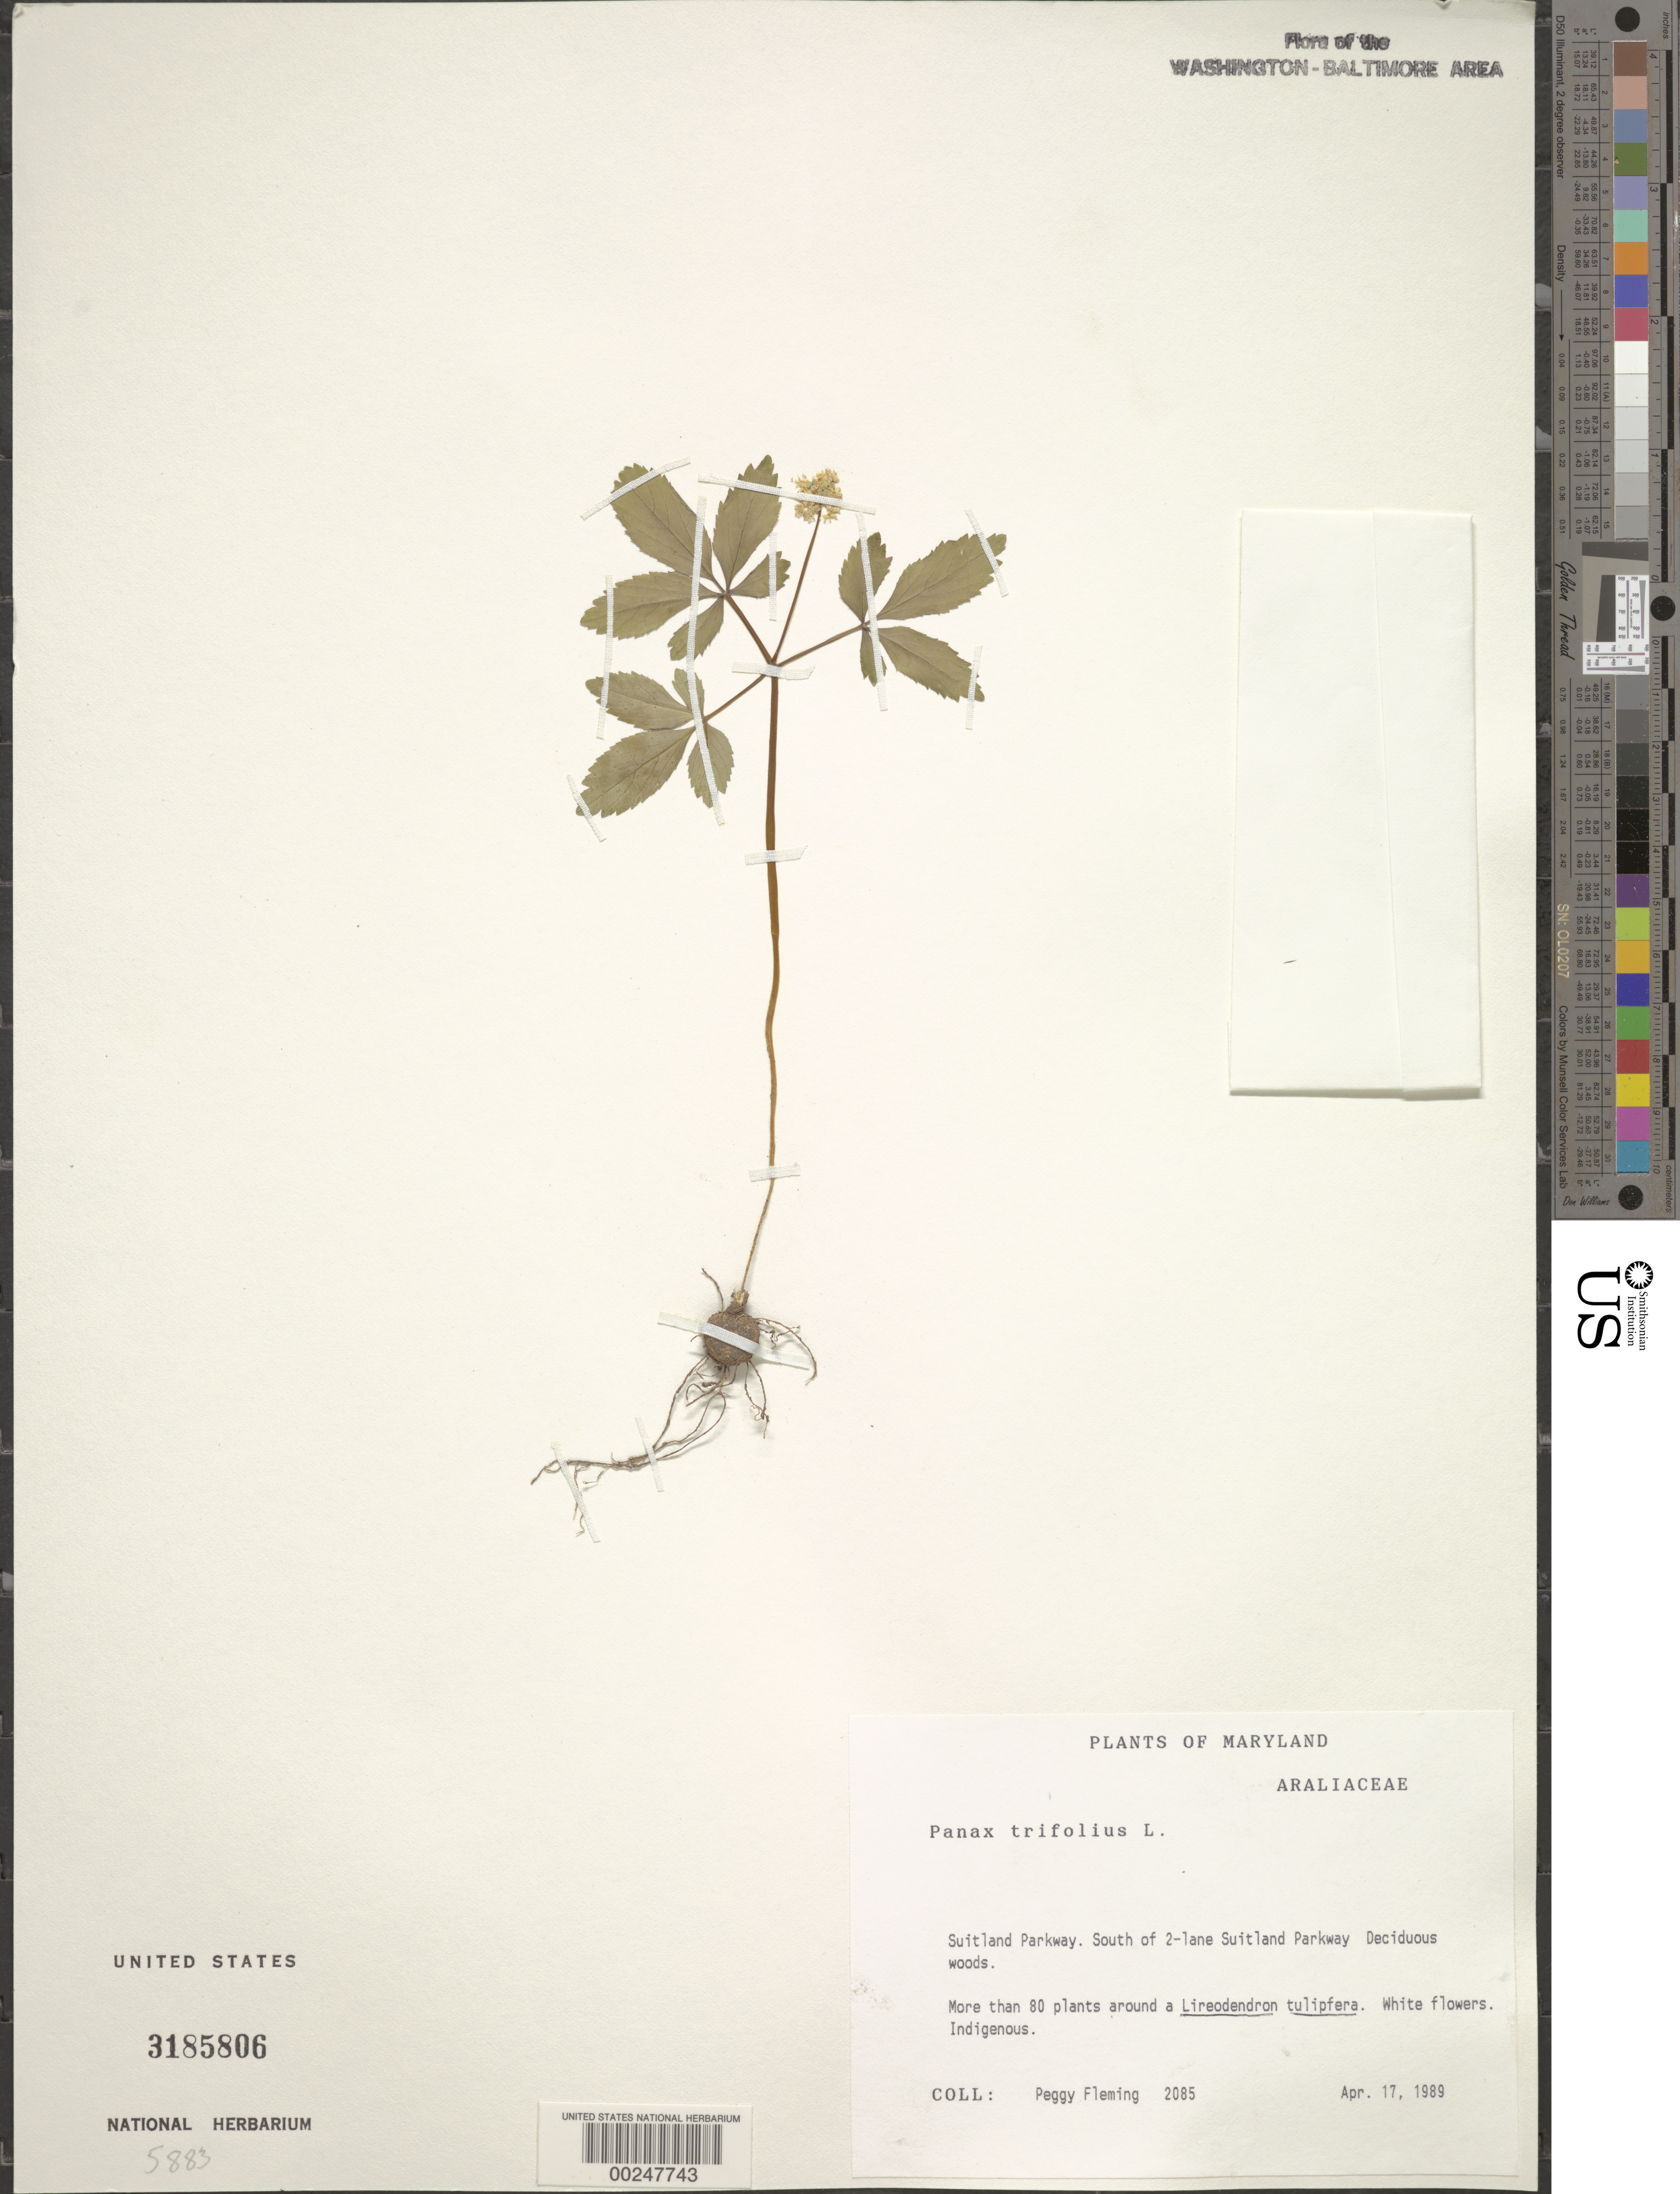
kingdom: Plantae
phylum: Tracheophyta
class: Magnoliopsida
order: Apiales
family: Araliaceae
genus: Panax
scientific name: Panax trifolius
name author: L.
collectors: P. Fleming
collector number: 2085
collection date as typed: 17 Apr 1989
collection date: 1989-04-17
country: United States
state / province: Maryland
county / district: Prince George's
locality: Suitland Parkway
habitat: Deciduous woods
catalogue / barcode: US 3185806